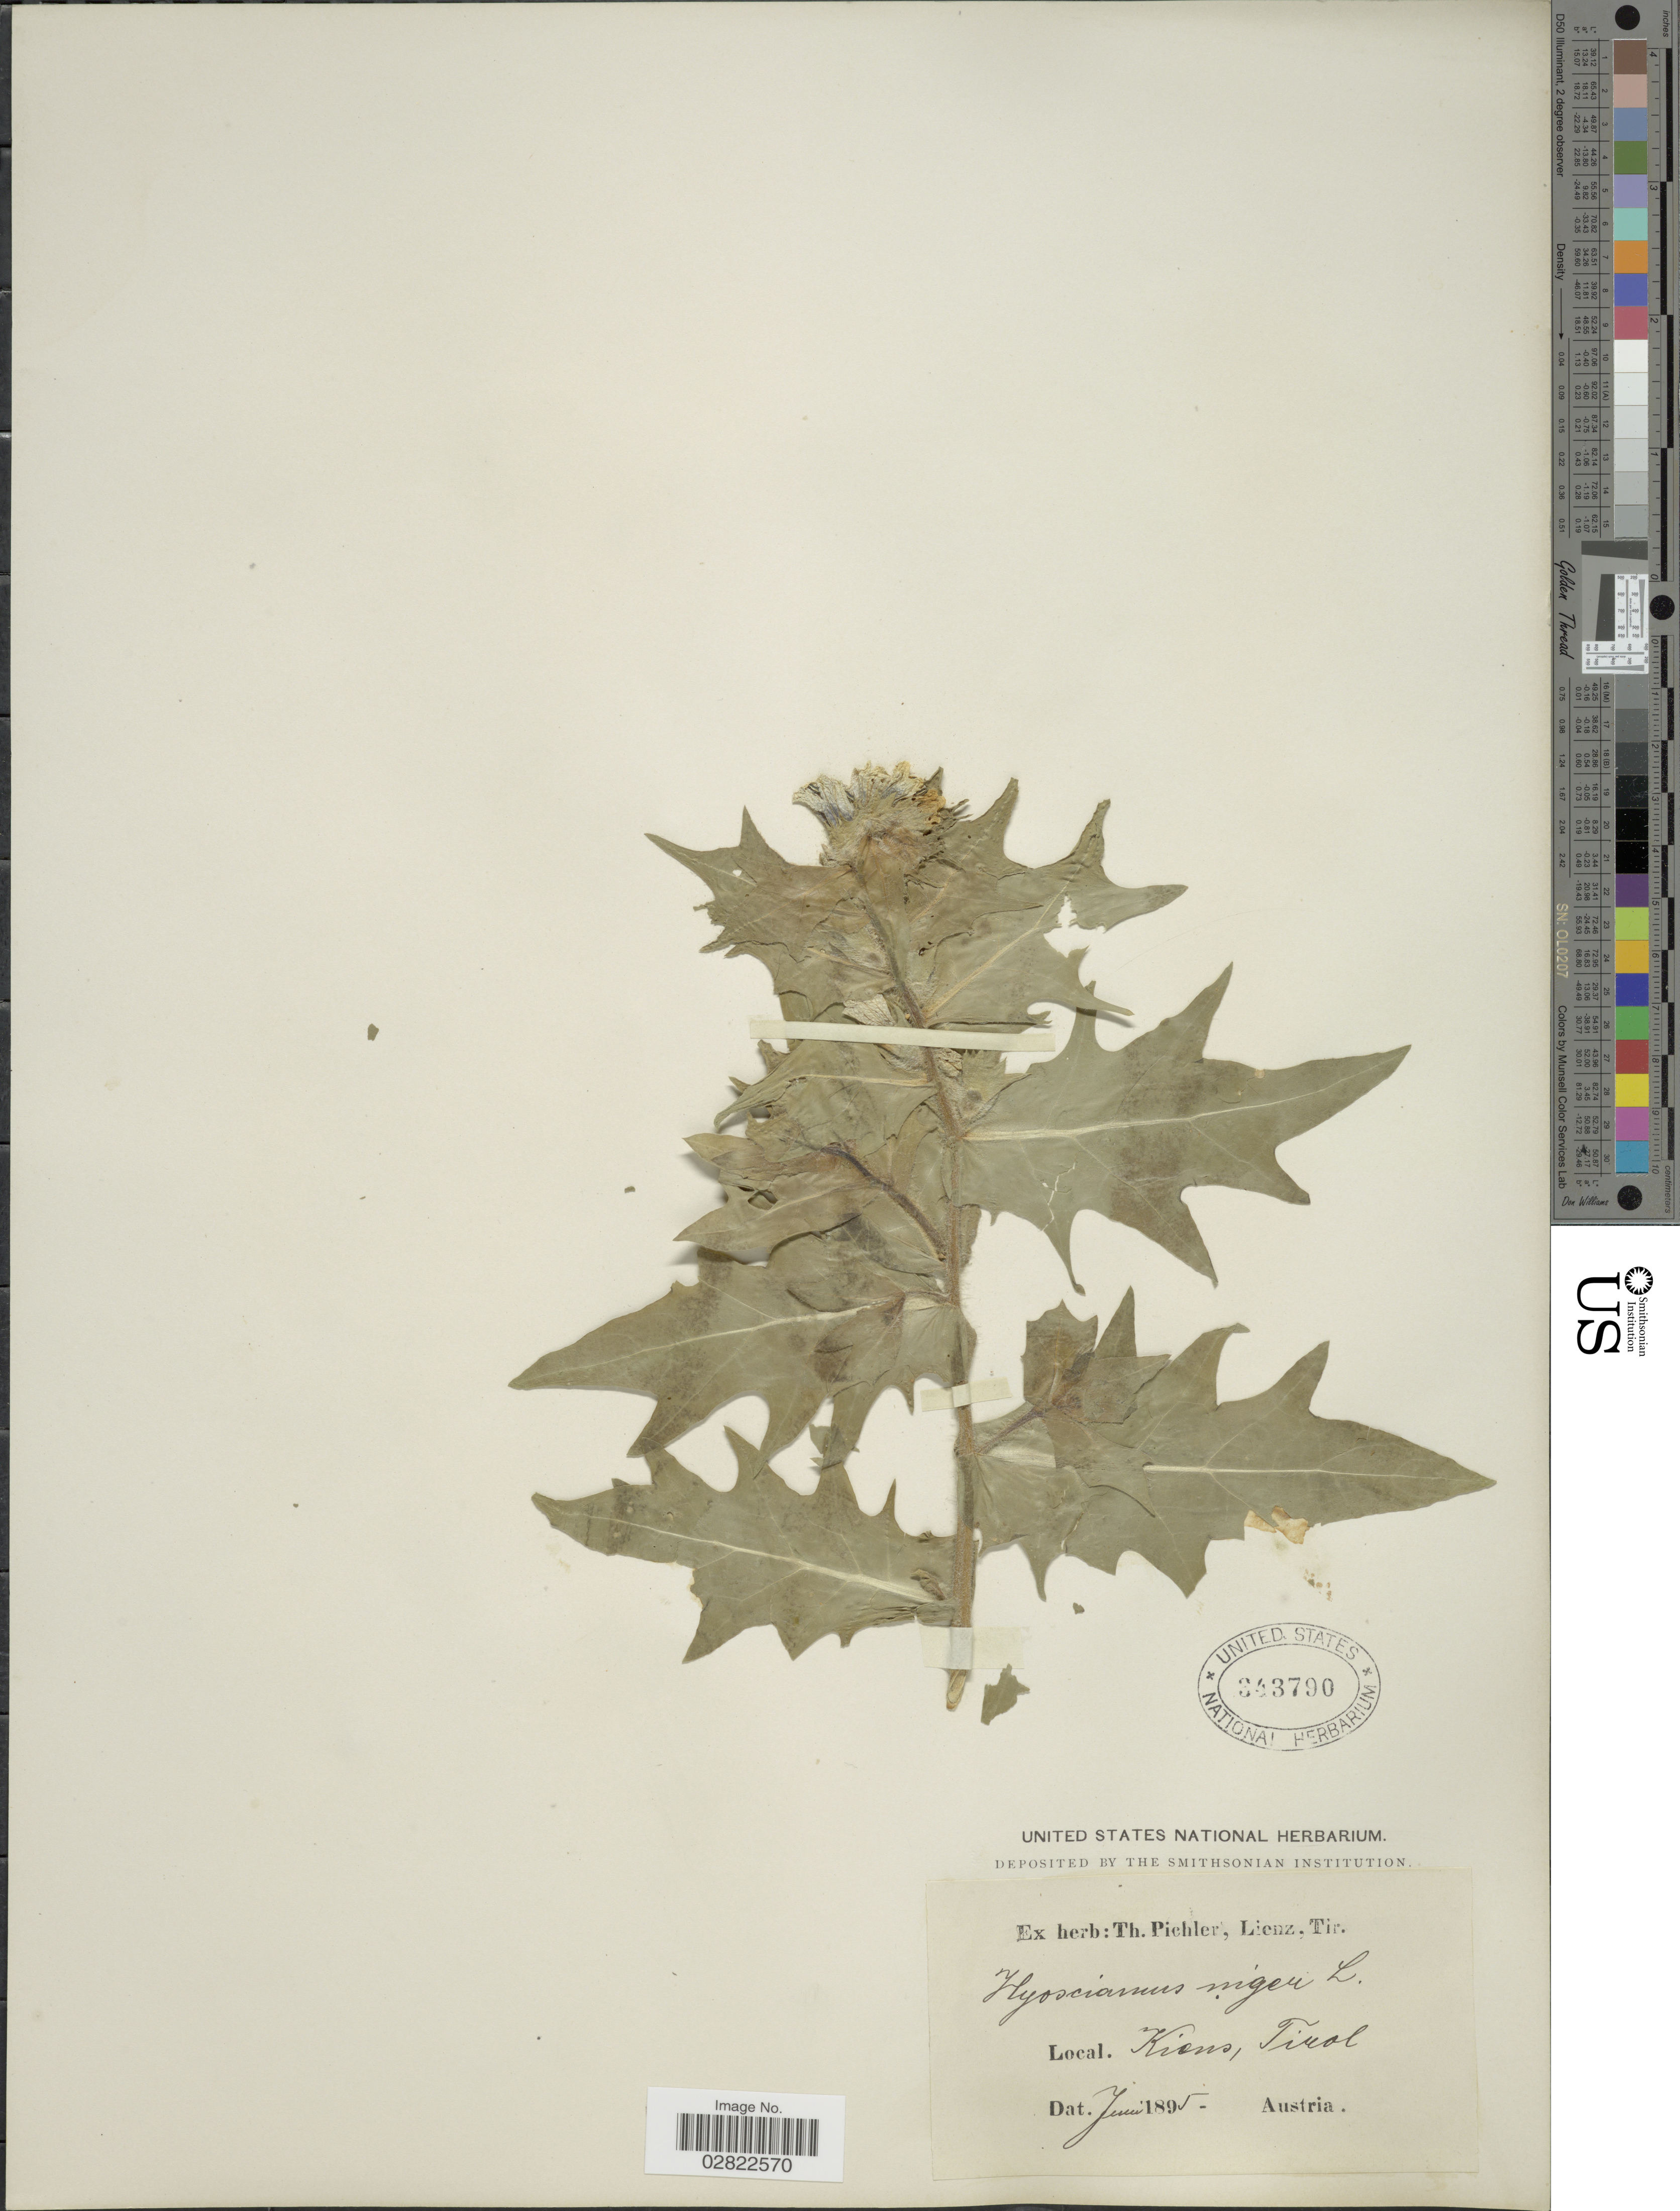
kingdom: Plantae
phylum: Tracheophyta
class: Magnoliopsida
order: Solanales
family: Solanaceae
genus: Hyoscyamus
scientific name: Hyoscyamus niger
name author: L.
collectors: ex herb. T. Pichler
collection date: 1895-06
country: Austria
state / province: Tirol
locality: Kiuns [interpreted].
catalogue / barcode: US 343790